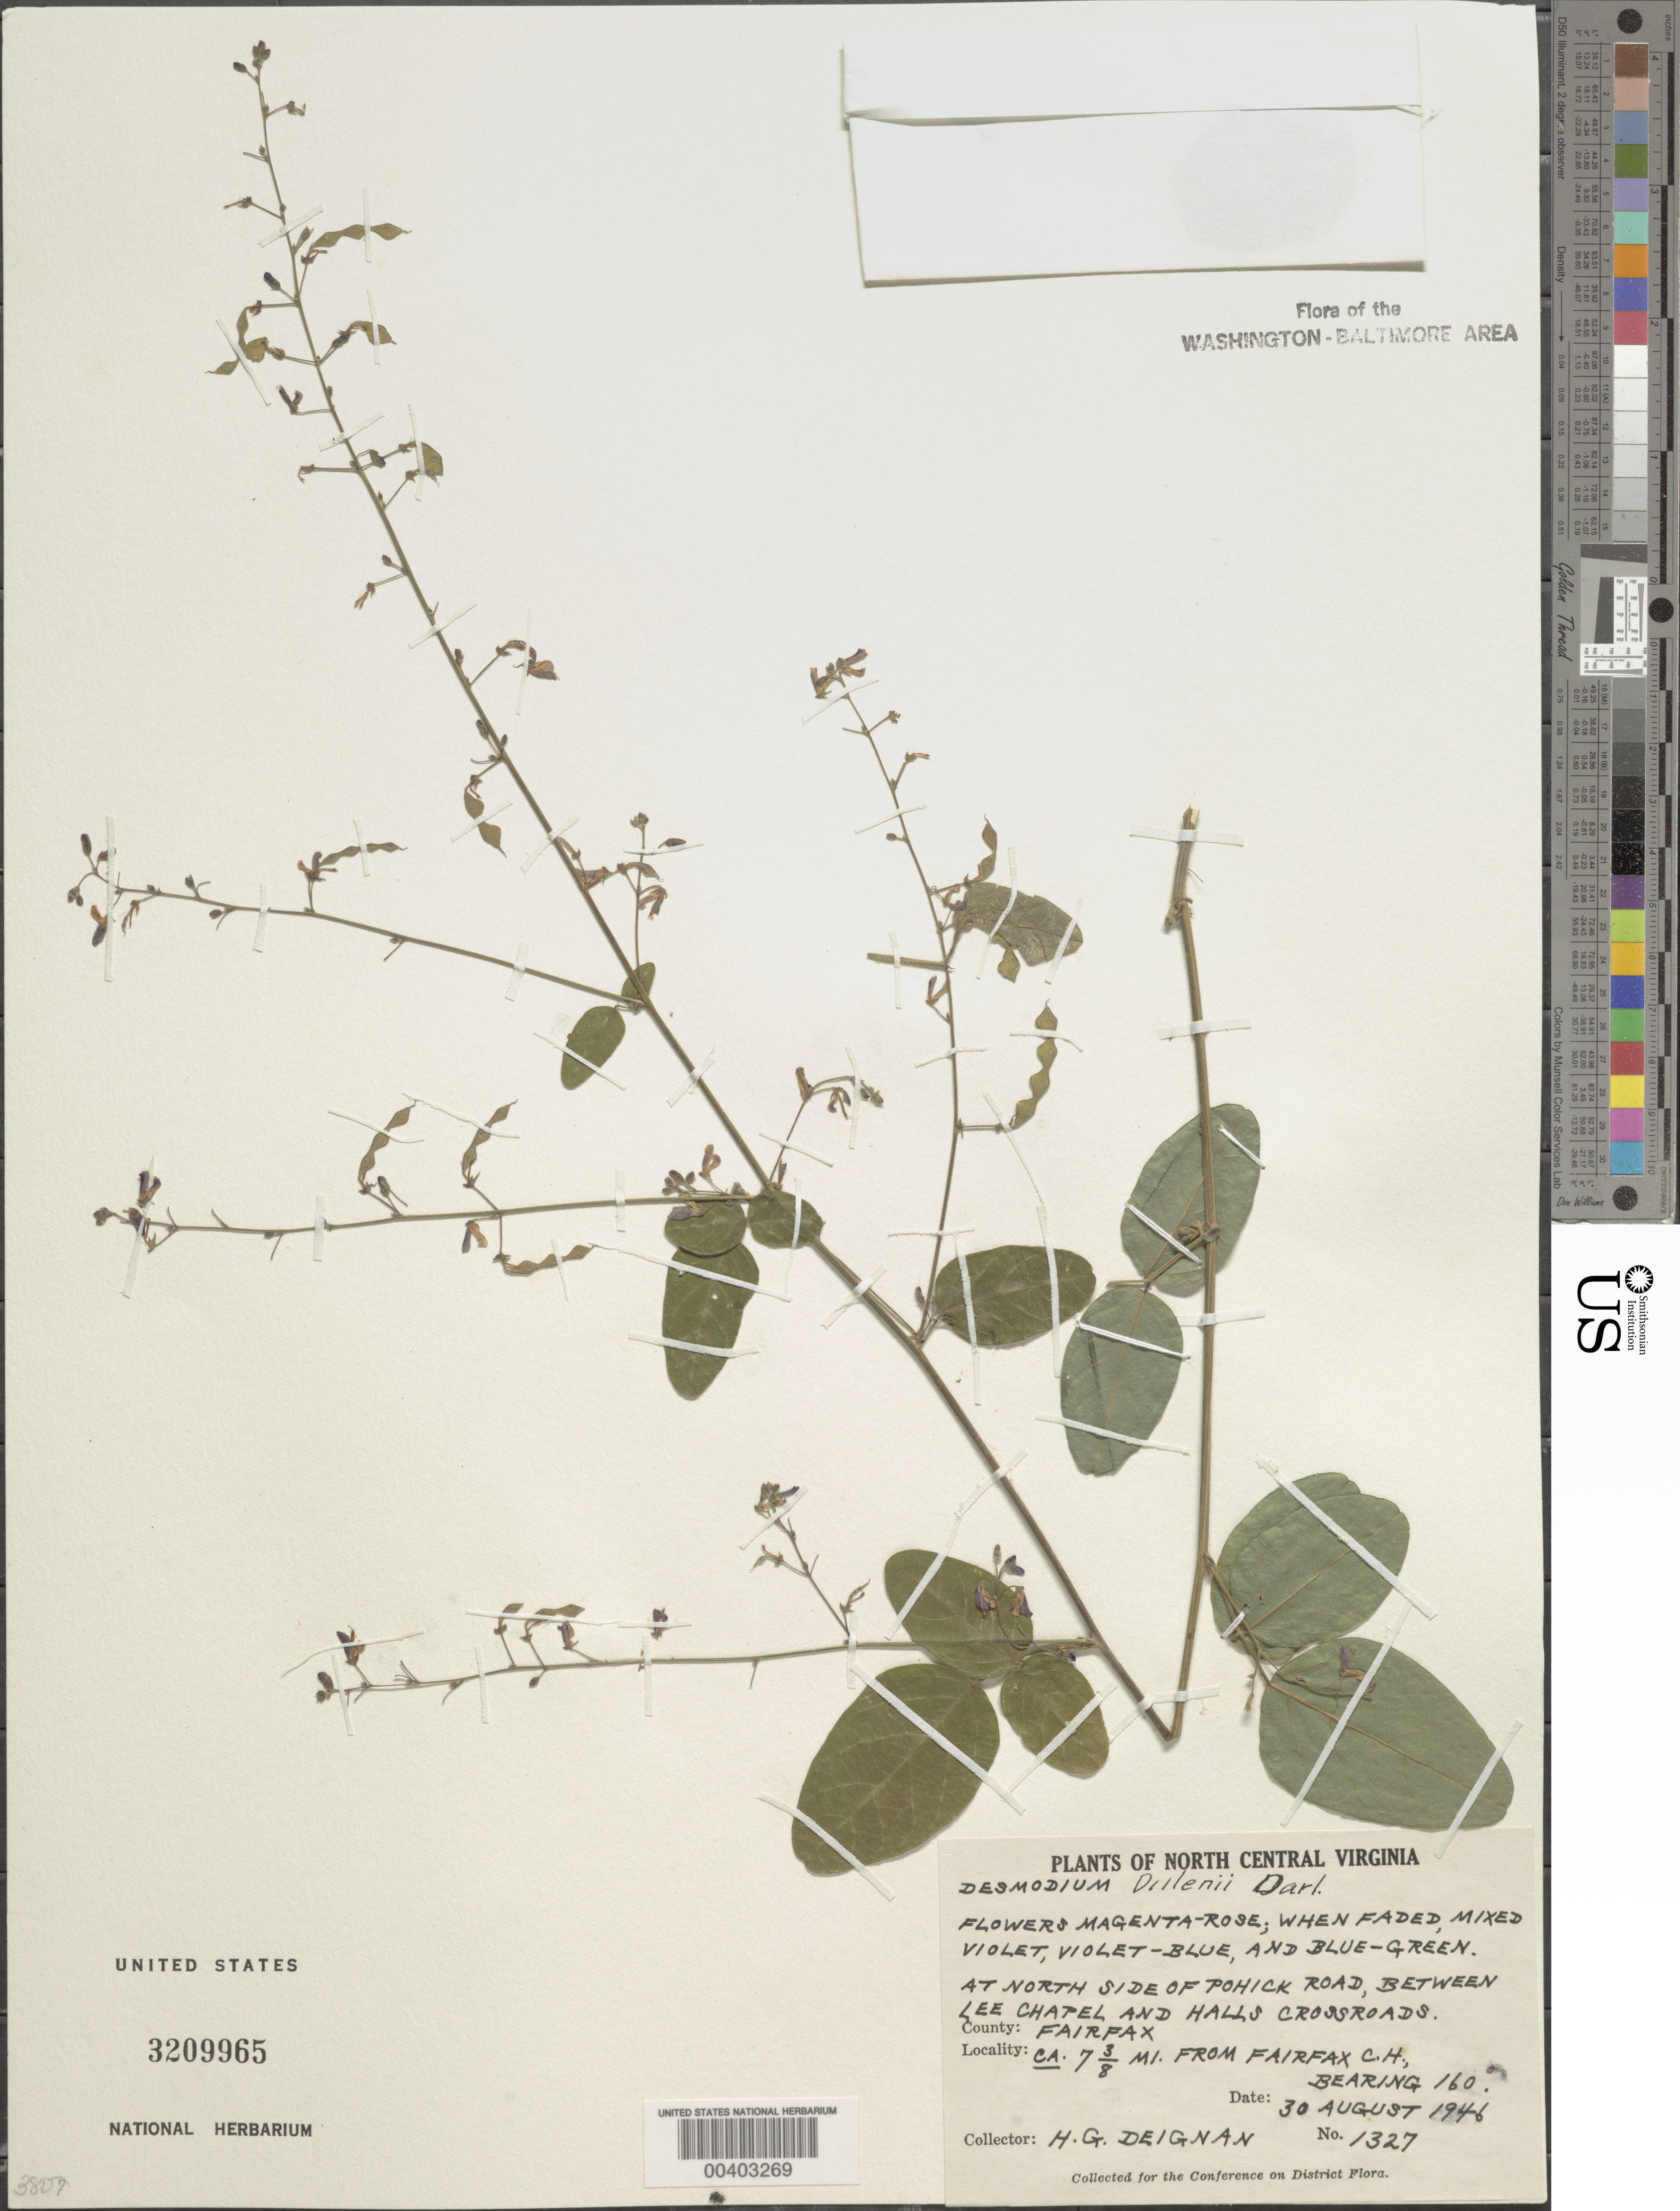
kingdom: Plantae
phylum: Tracheophyta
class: Magnoliopsida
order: Fabales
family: Fabaceae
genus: Desmodium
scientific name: Desmodium glabellum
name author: (Michx.) DC.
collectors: H. Deignan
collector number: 1327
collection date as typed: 30 Aug 1946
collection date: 1946-08-30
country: United States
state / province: Virginia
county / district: Fairfax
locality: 7 3/8 mi. from Fairfax County Court House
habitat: On bank of road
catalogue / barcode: US 3209965